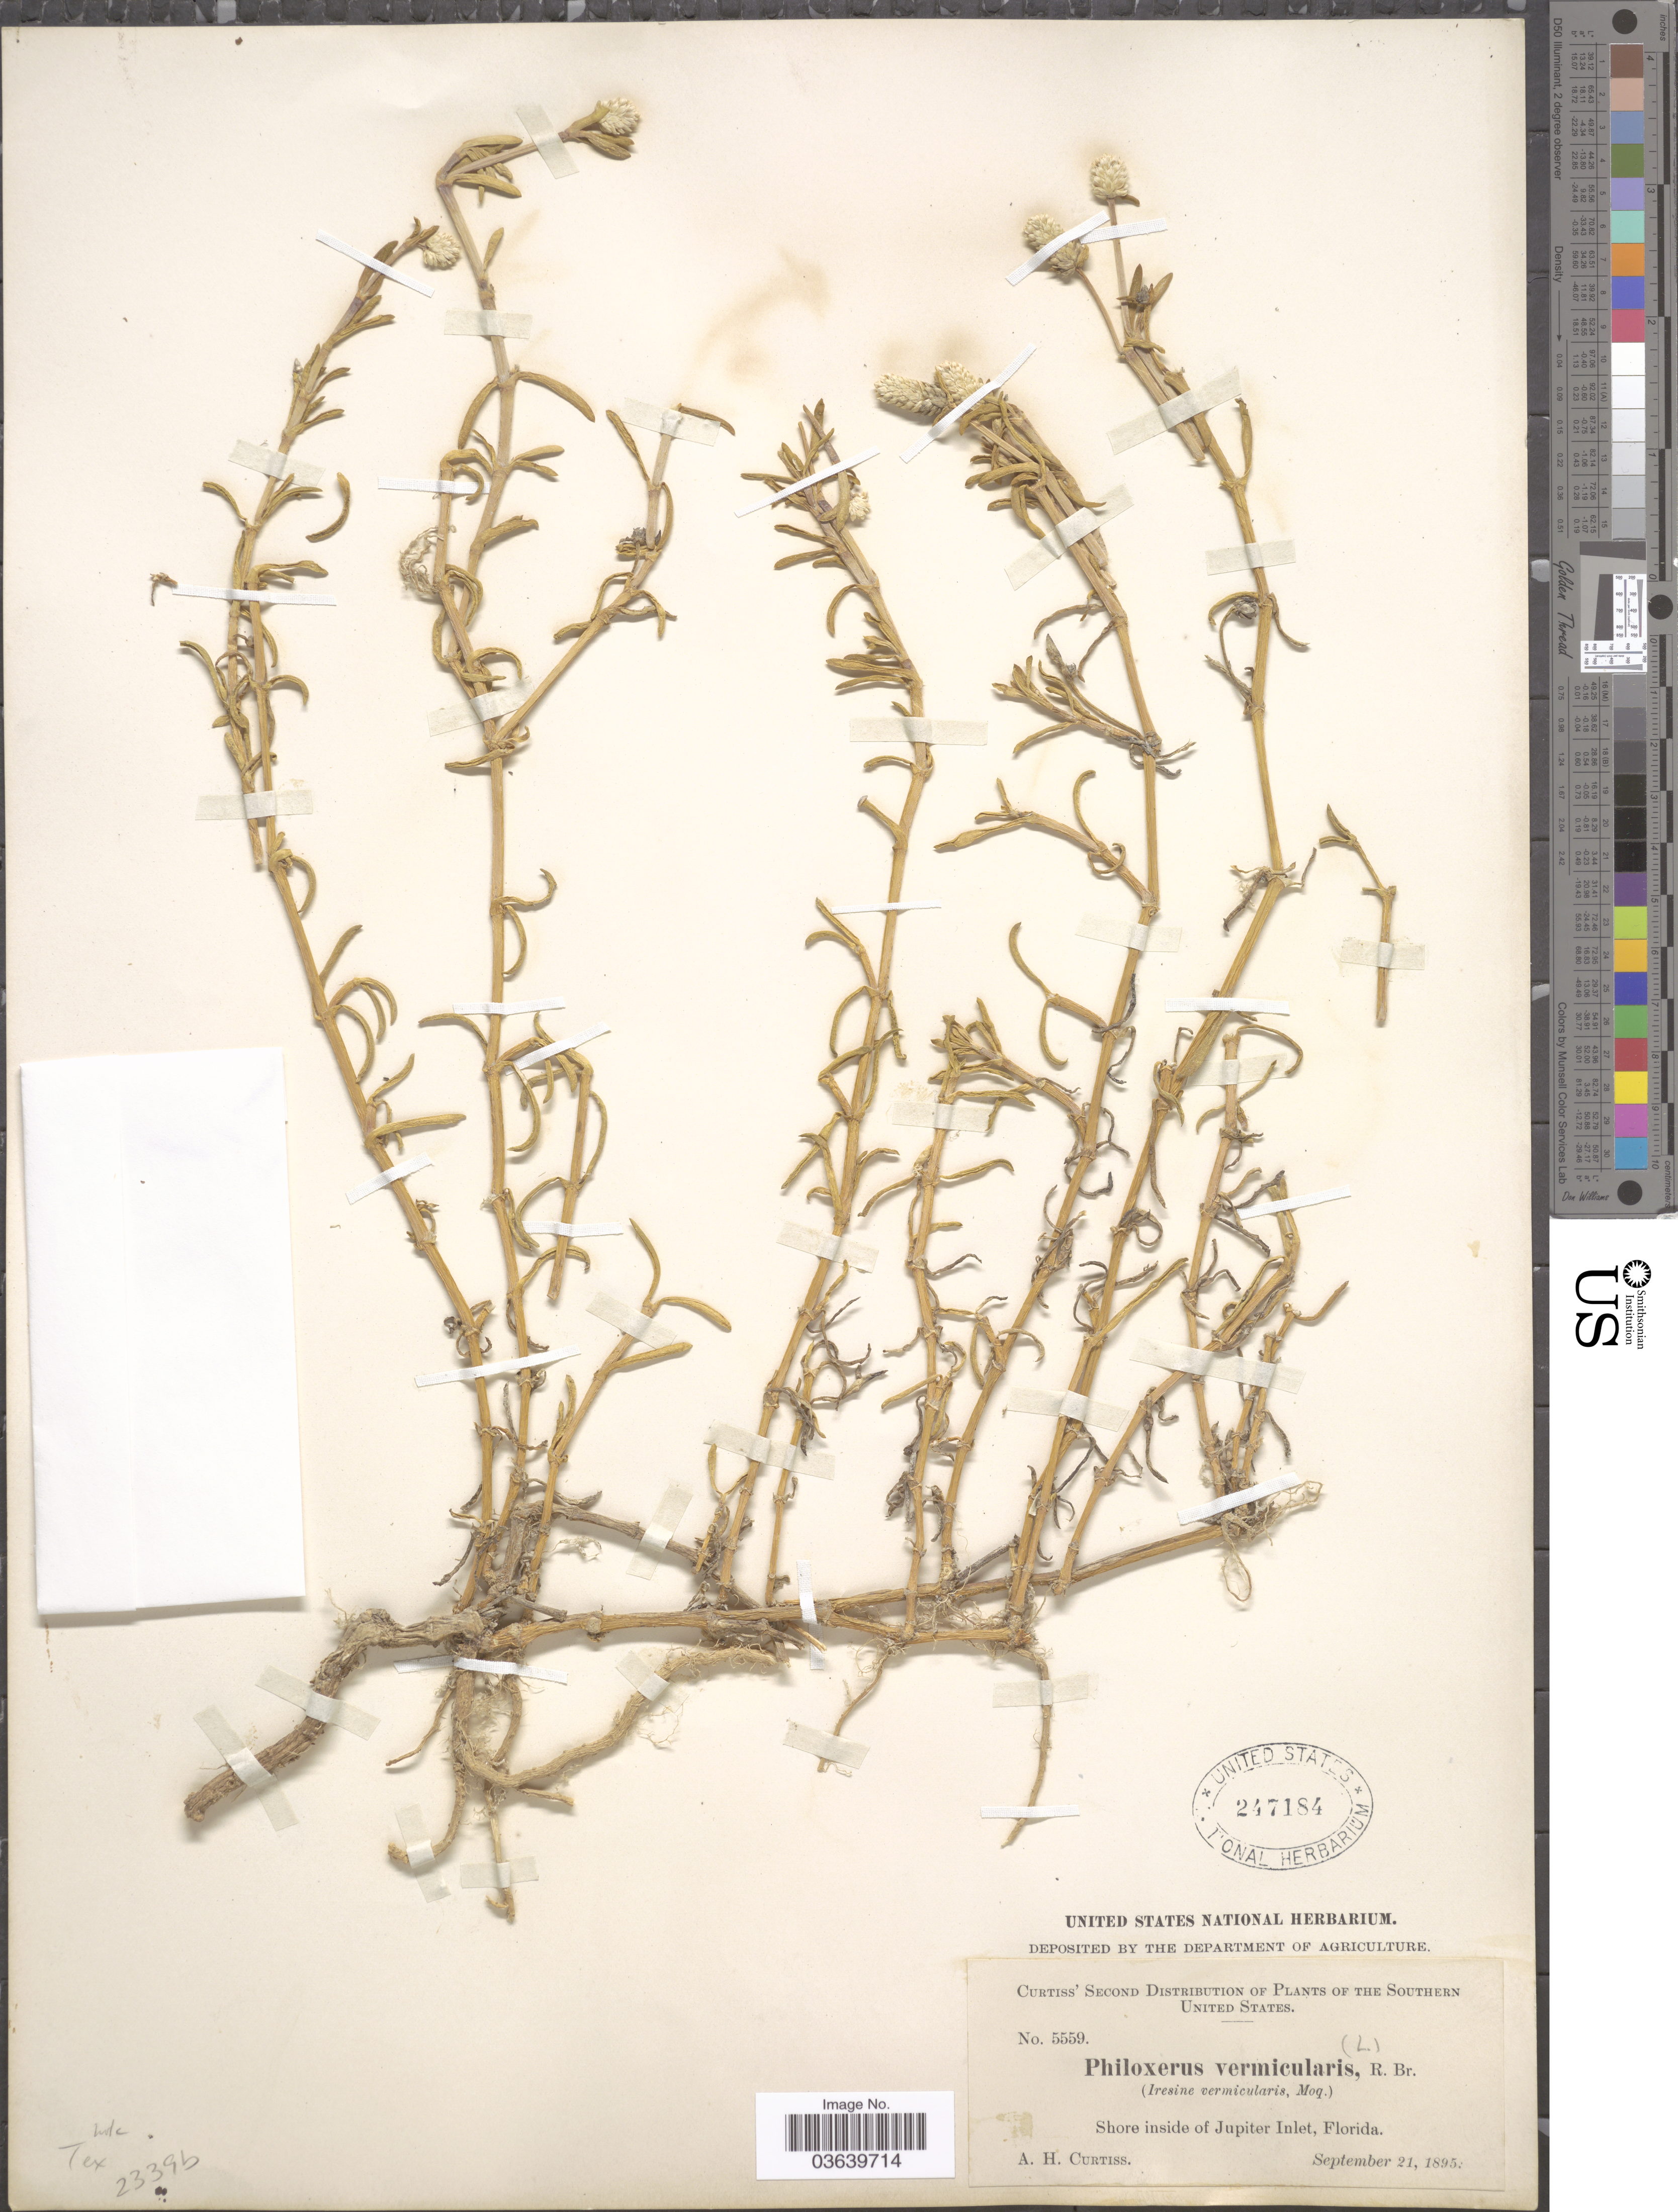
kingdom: Plantae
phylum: Tracheophyta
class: Magnoliopsida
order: Caryophyllales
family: Amaranthaceae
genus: Gomphrena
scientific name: Gomphrena vermicularis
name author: L.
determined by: Strong, Mark T., (BOT), Smithsonian Institution - National Museum of Natural History (UNITED STATES)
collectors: A. H. Curtiss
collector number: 5559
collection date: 1895-09-21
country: United States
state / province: Florida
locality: The Southern United States. Shore inside of Jupiter Inlet.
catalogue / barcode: US 247184